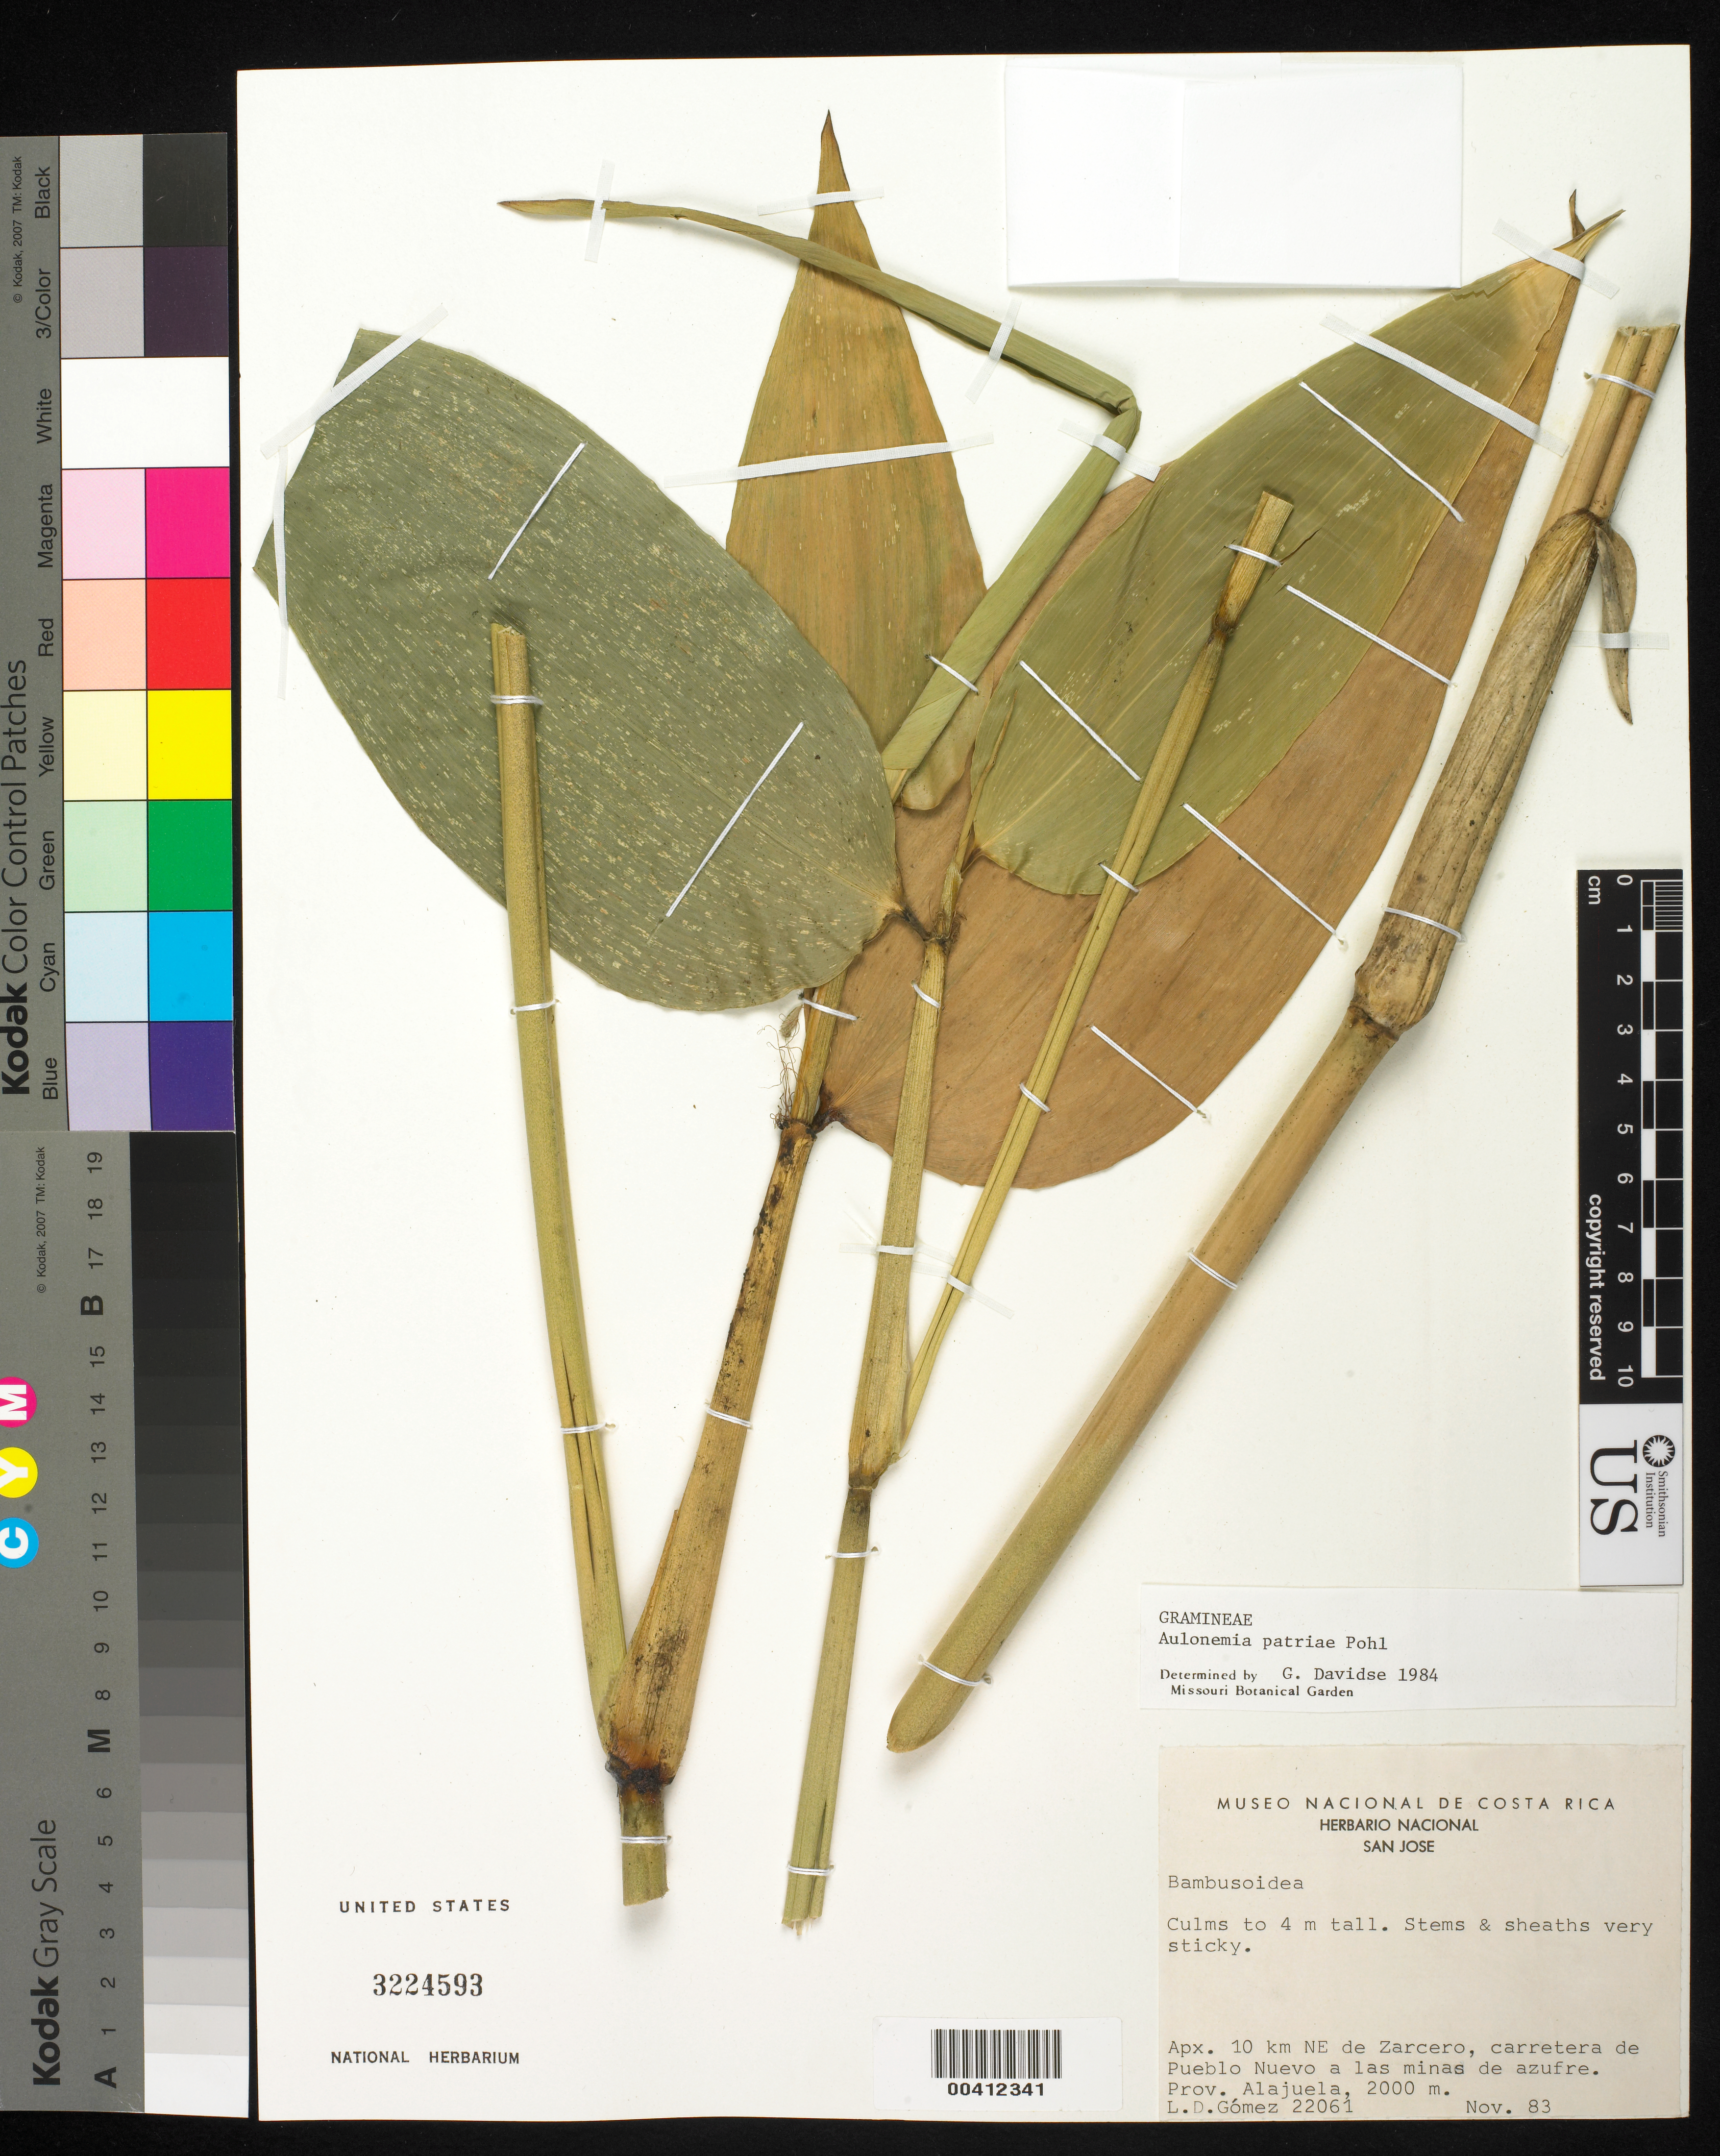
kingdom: Plantae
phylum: Tracheophyta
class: Liliopsida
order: Poales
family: Poaceae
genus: Aulonemia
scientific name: Aulonemia patriae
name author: R.W. Pohl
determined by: Davidse, Gerrit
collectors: L. D. Gómez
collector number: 22061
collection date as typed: Nov 1983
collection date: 1983-11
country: Costa Rica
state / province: Alajuela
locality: Apx. 10 km NE de Zarcero, carretera de Pueblo Nuevo a Las Minas de Azufre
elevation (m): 2000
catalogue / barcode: US 3224593